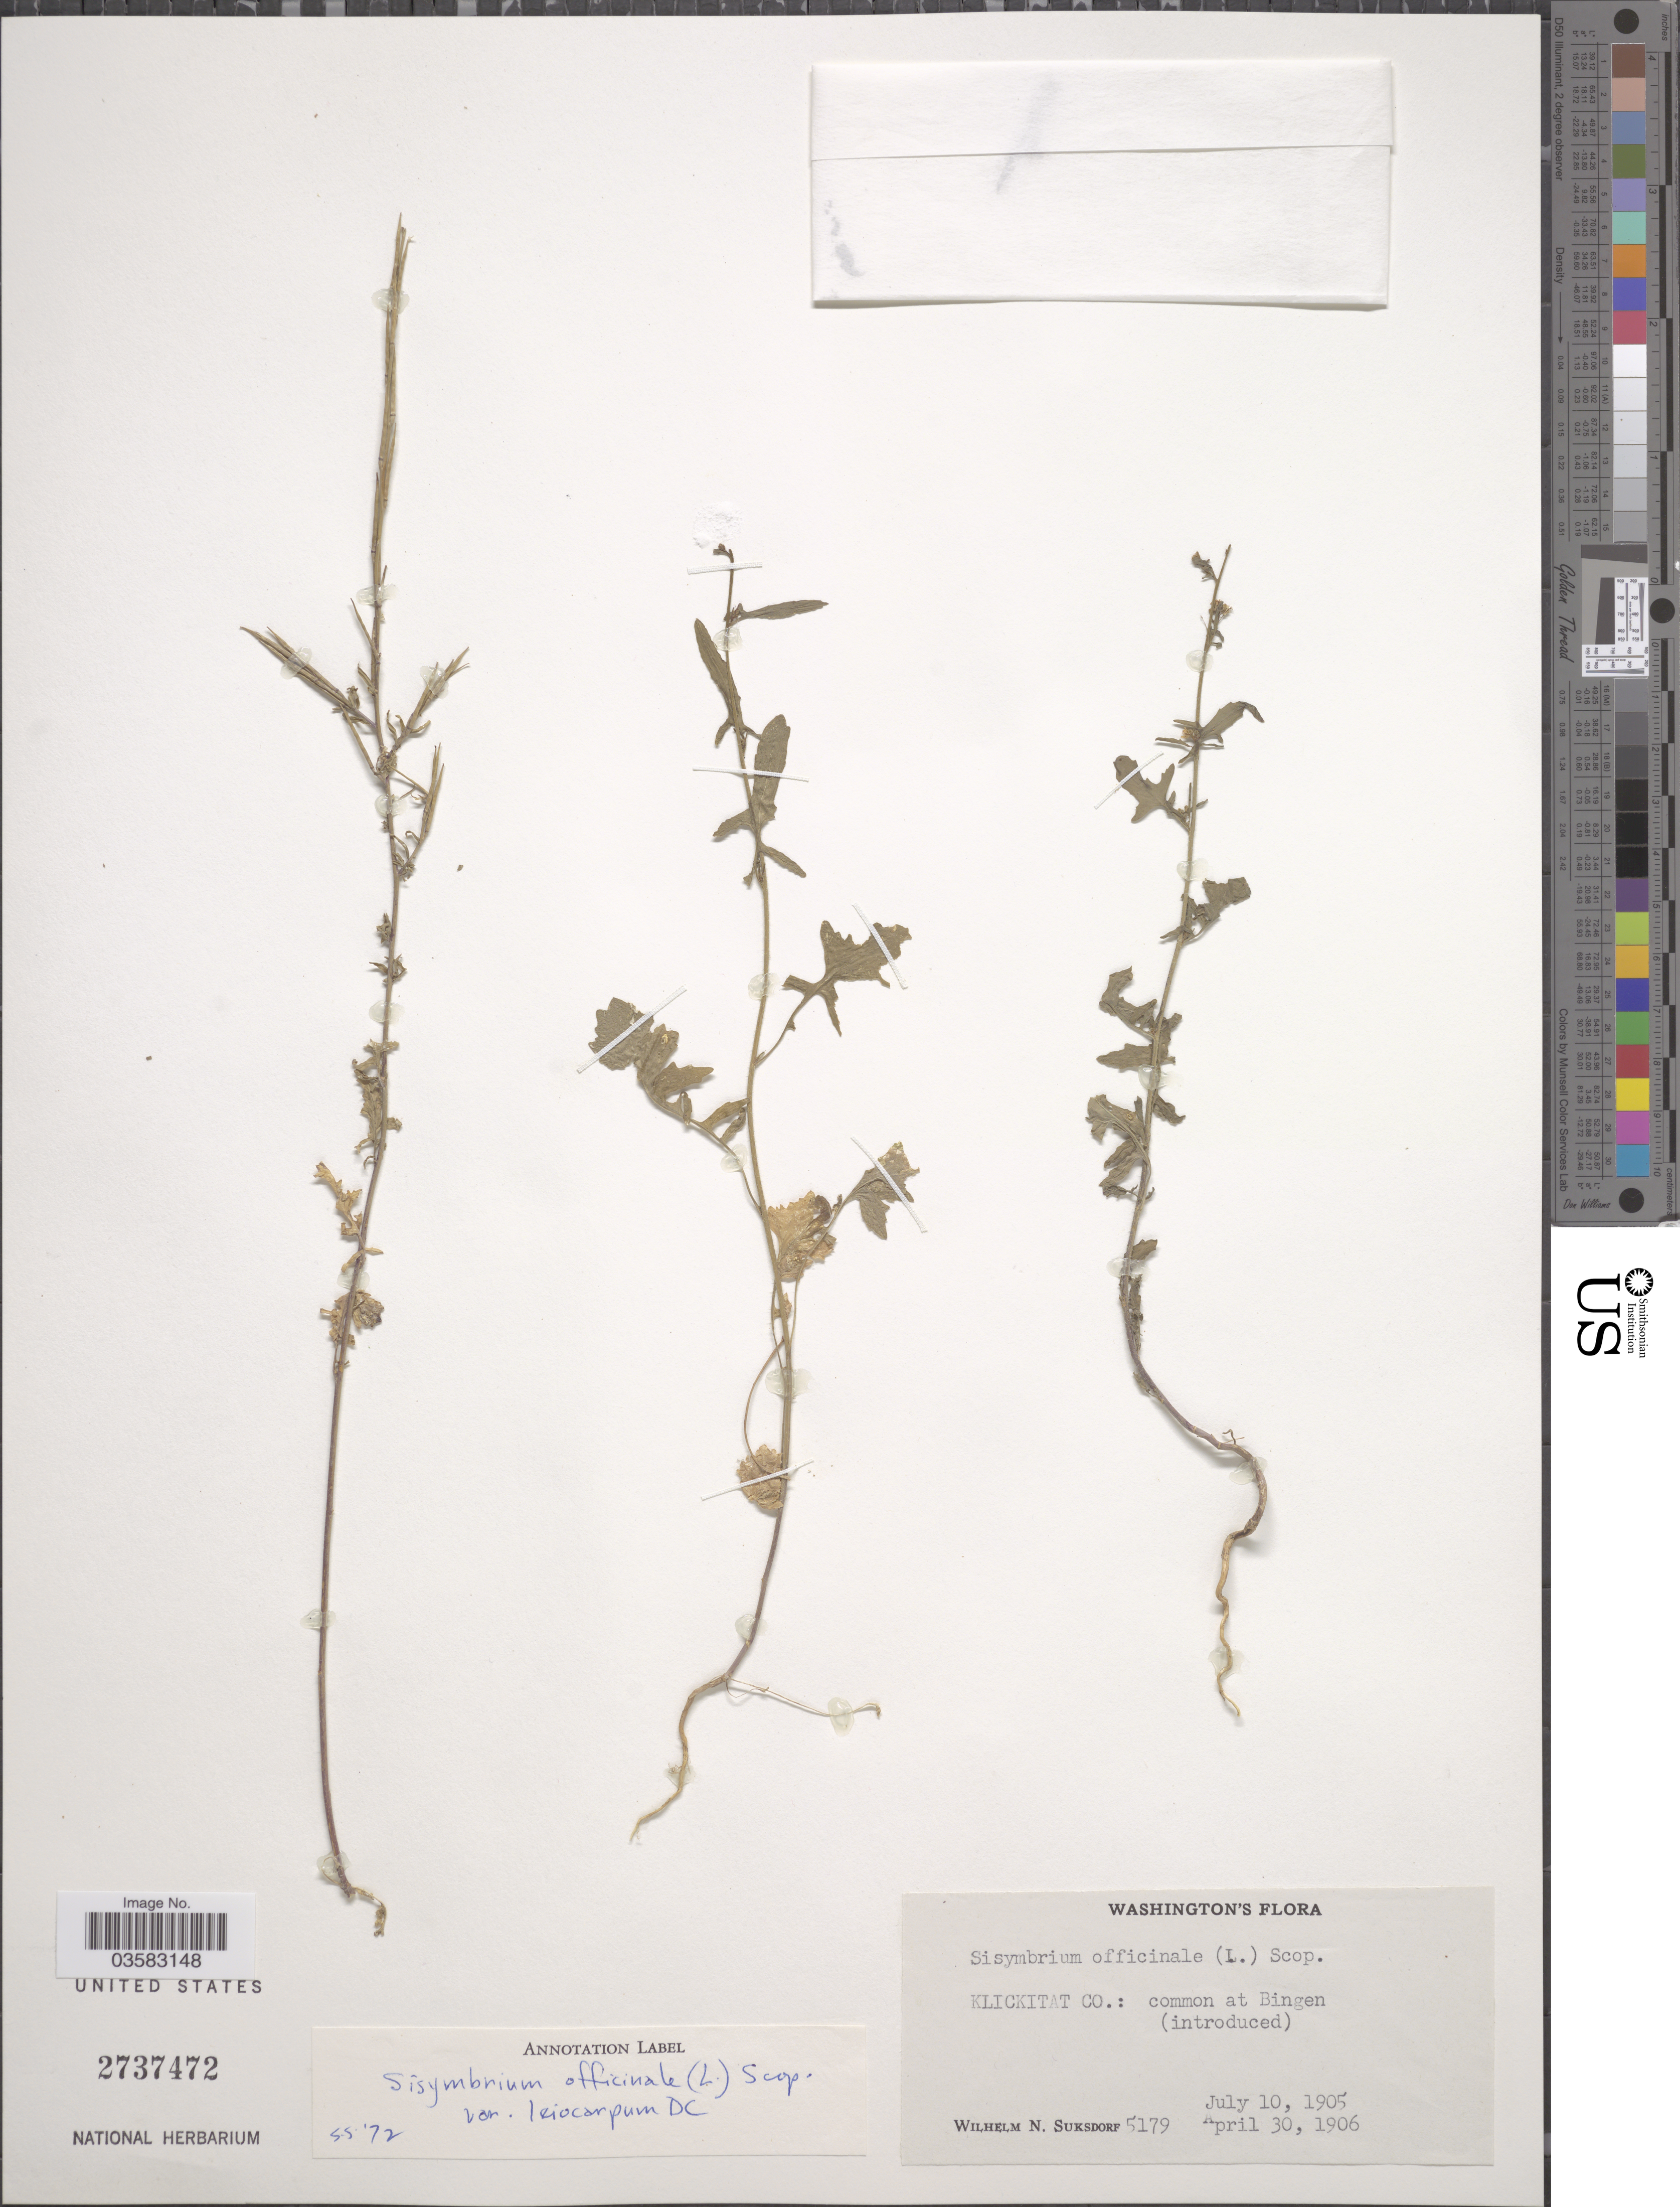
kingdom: Plantae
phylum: Tracheophyta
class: Magnoliopsida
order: Brassicales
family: Brassicaceae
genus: Sisymbrium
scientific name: Sisymbrium officinale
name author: (L.) Scop.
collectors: W. N. Suksdorf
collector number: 5179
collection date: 1905-07-10/1906-04-30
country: United States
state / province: Washington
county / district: Klickitat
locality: Klickitat Co.: common at Bingen.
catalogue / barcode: US 2737472